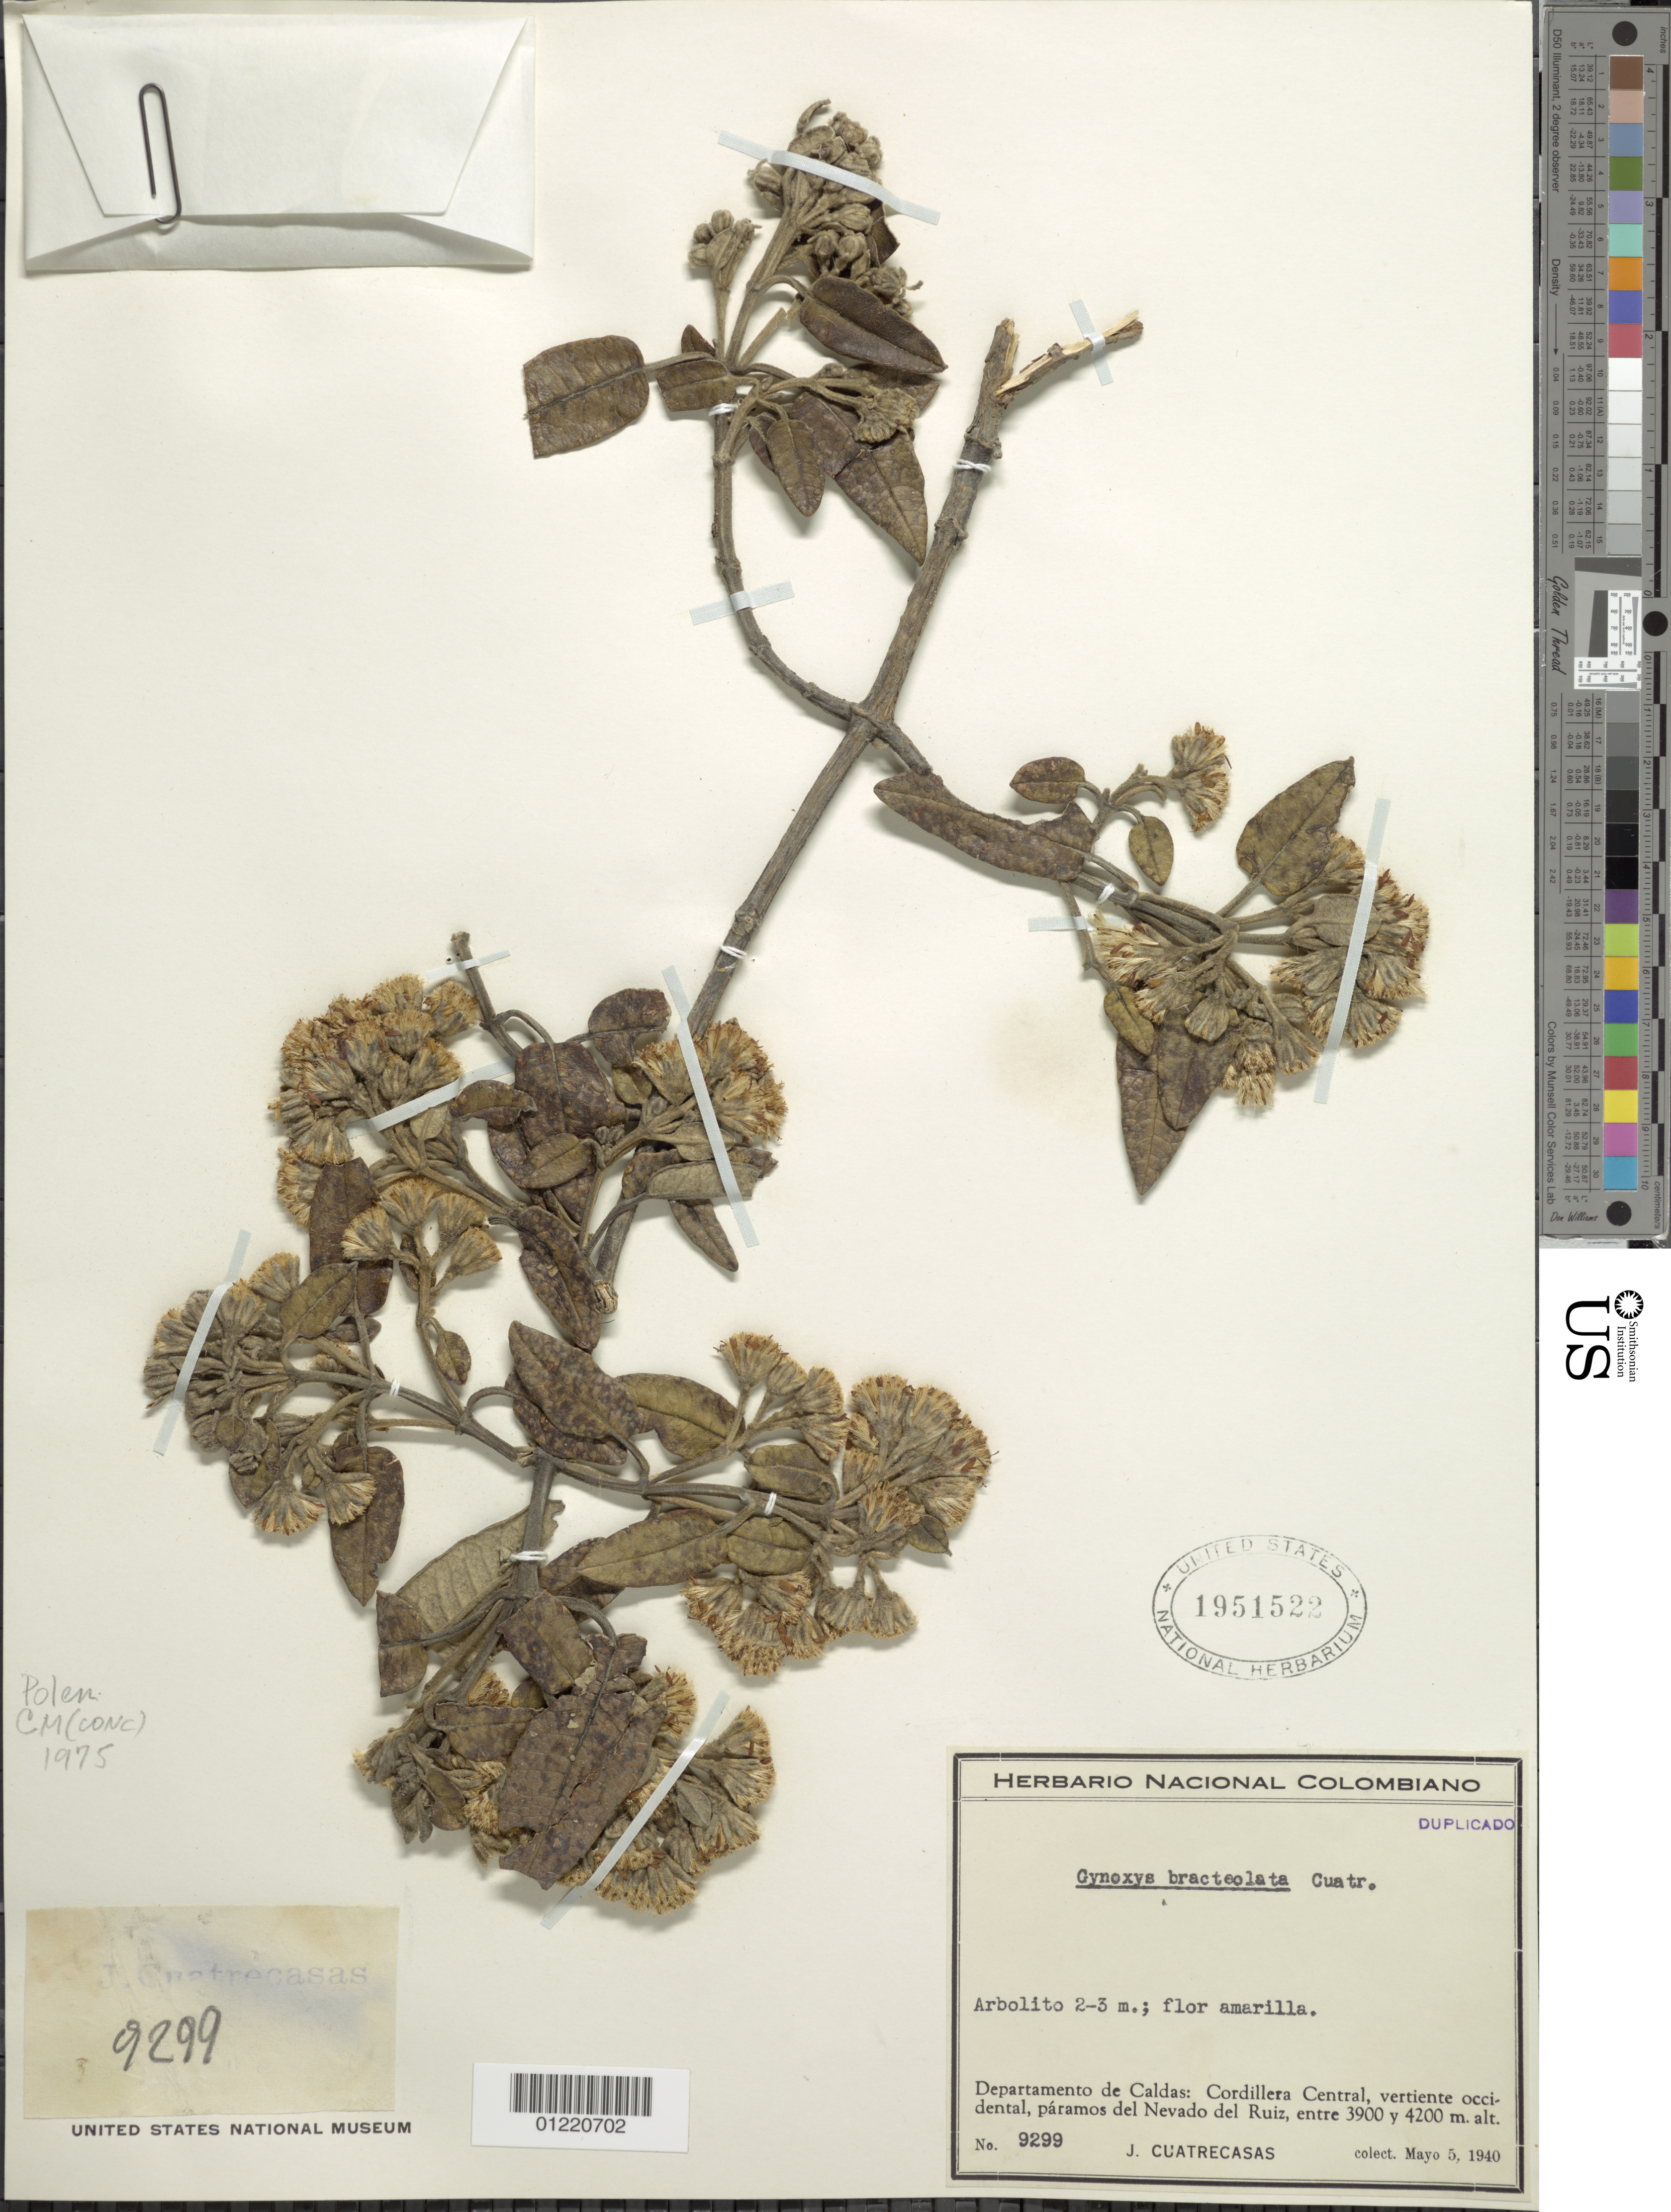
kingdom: Plantae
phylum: Tracheophyta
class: Magnoliopsida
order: Asterales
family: Asteraceae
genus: Gynoxys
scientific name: Gynoxys bracteolata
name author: Cuatrec.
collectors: J. Cuatrecasas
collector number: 9299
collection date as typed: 5-May-40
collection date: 1940-05-05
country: Colombia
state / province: Caldas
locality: Cordillera Central, vert. occident., paramos del Nevado del Ruiz.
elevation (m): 3900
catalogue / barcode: US 1951522